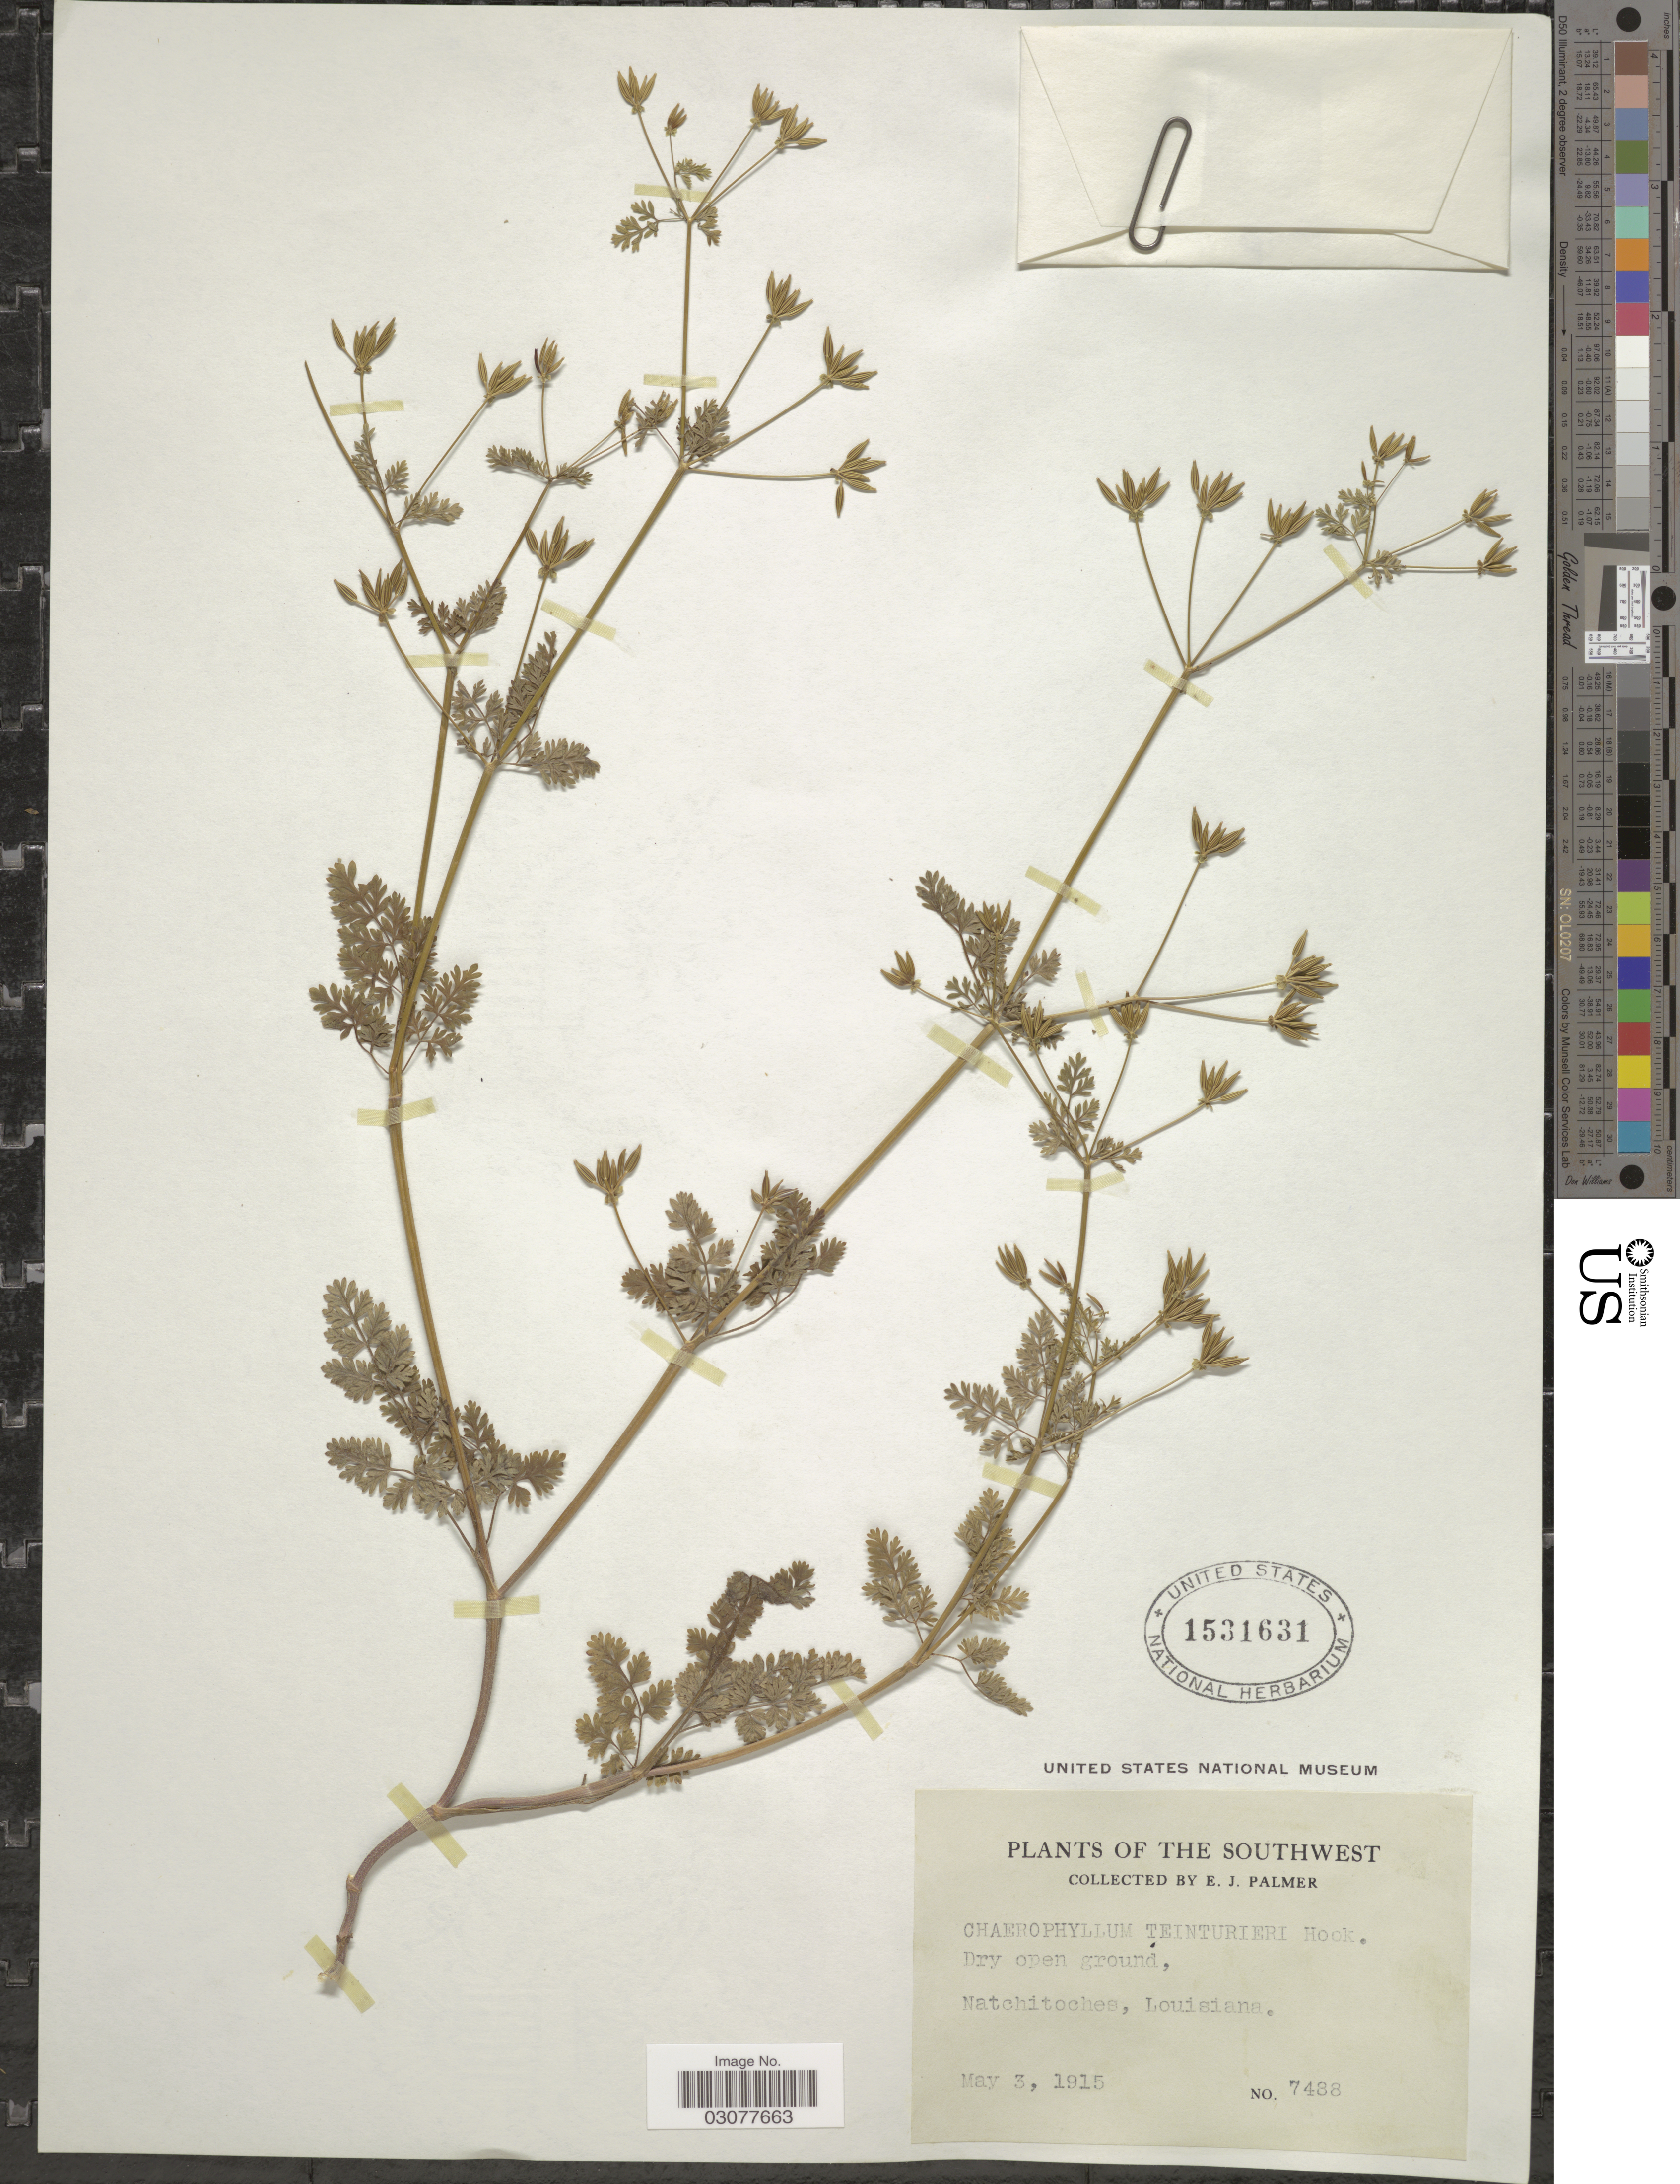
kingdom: Plantae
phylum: Tracheophyta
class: Magnoliopsida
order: Apiales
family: Apiaceae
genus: Chaerophyllum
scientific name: Chaerophyllum tainturieri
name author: Hook.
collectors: E. J. Palmer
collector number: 7488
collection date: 1915-05-03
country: United States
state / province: Louisiana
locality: The Southwest, Natchitoches.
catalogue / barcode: US 1531631